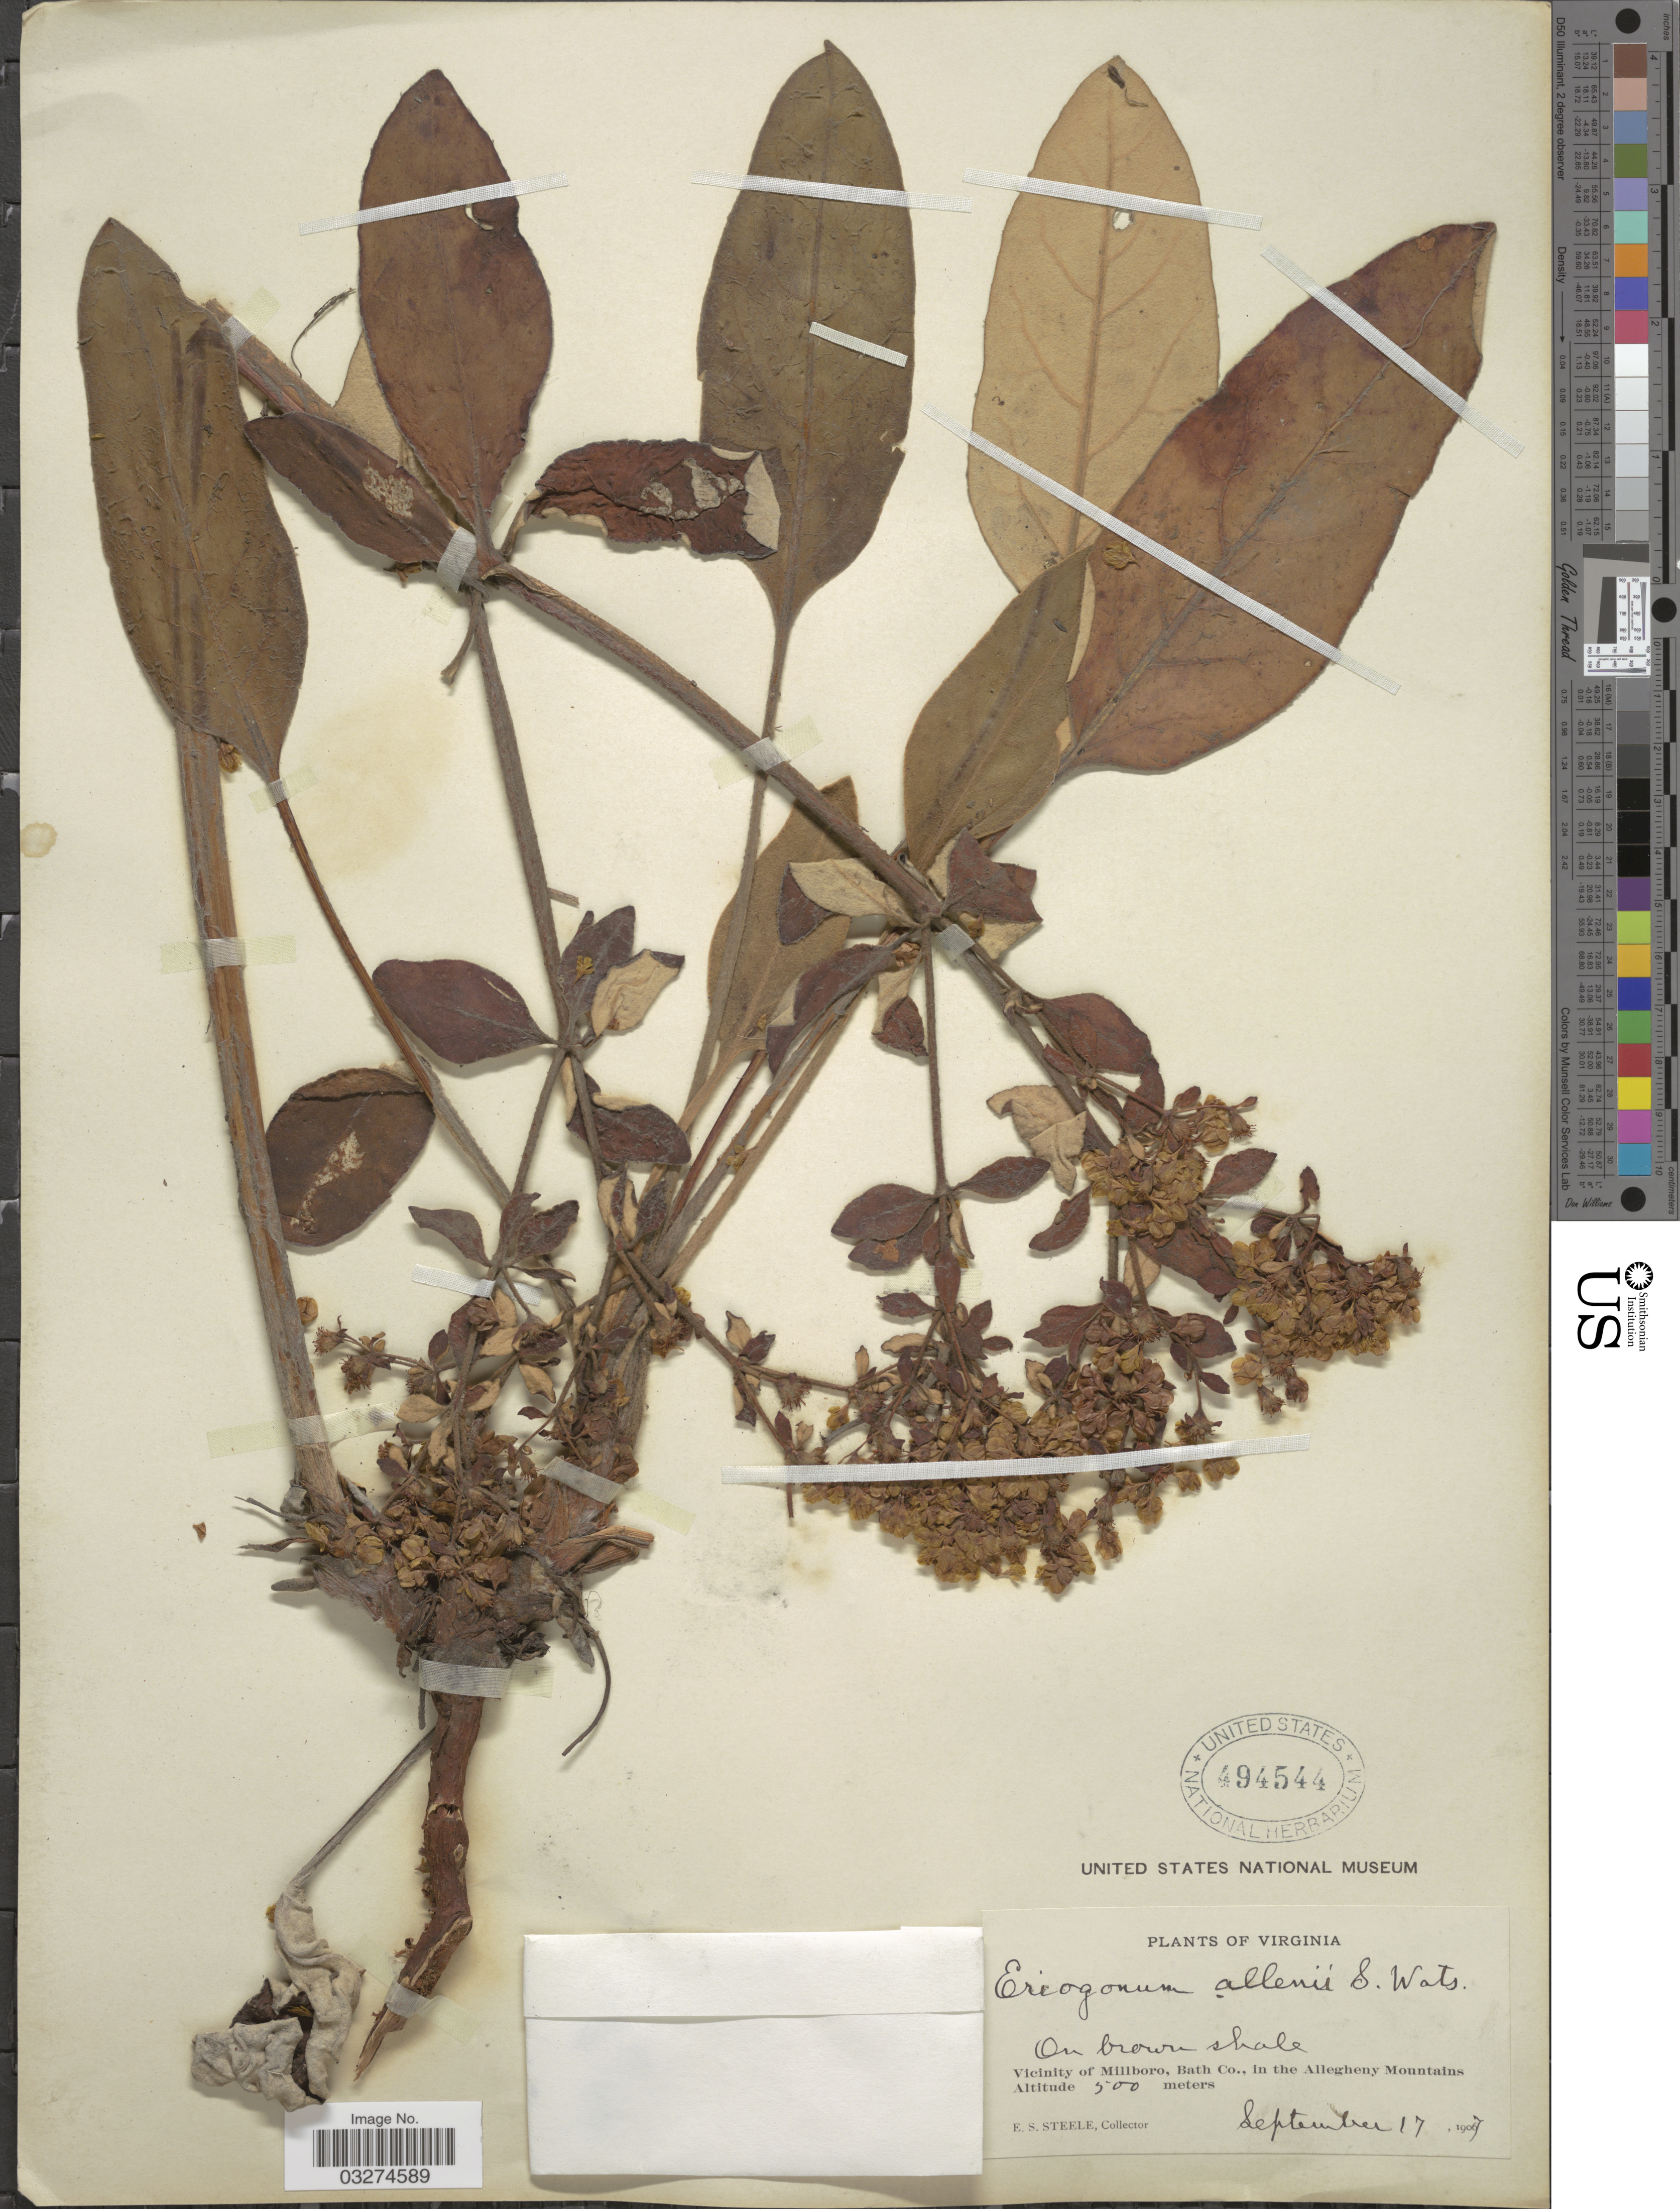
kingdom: Plantae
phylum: Tracheophyta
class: Magnoliopsida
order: Caryophyllales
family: Polygonaceae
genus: Eriogonum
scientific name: Eriogonum alleni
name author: S. Watson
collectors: E. Steele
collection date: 1907-09-17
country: United States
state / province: Virginia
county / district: Bath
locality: Vicinity of Millboro, Bath Co., in the Allegheny Mountains.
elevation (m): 500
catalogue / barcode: US 494544